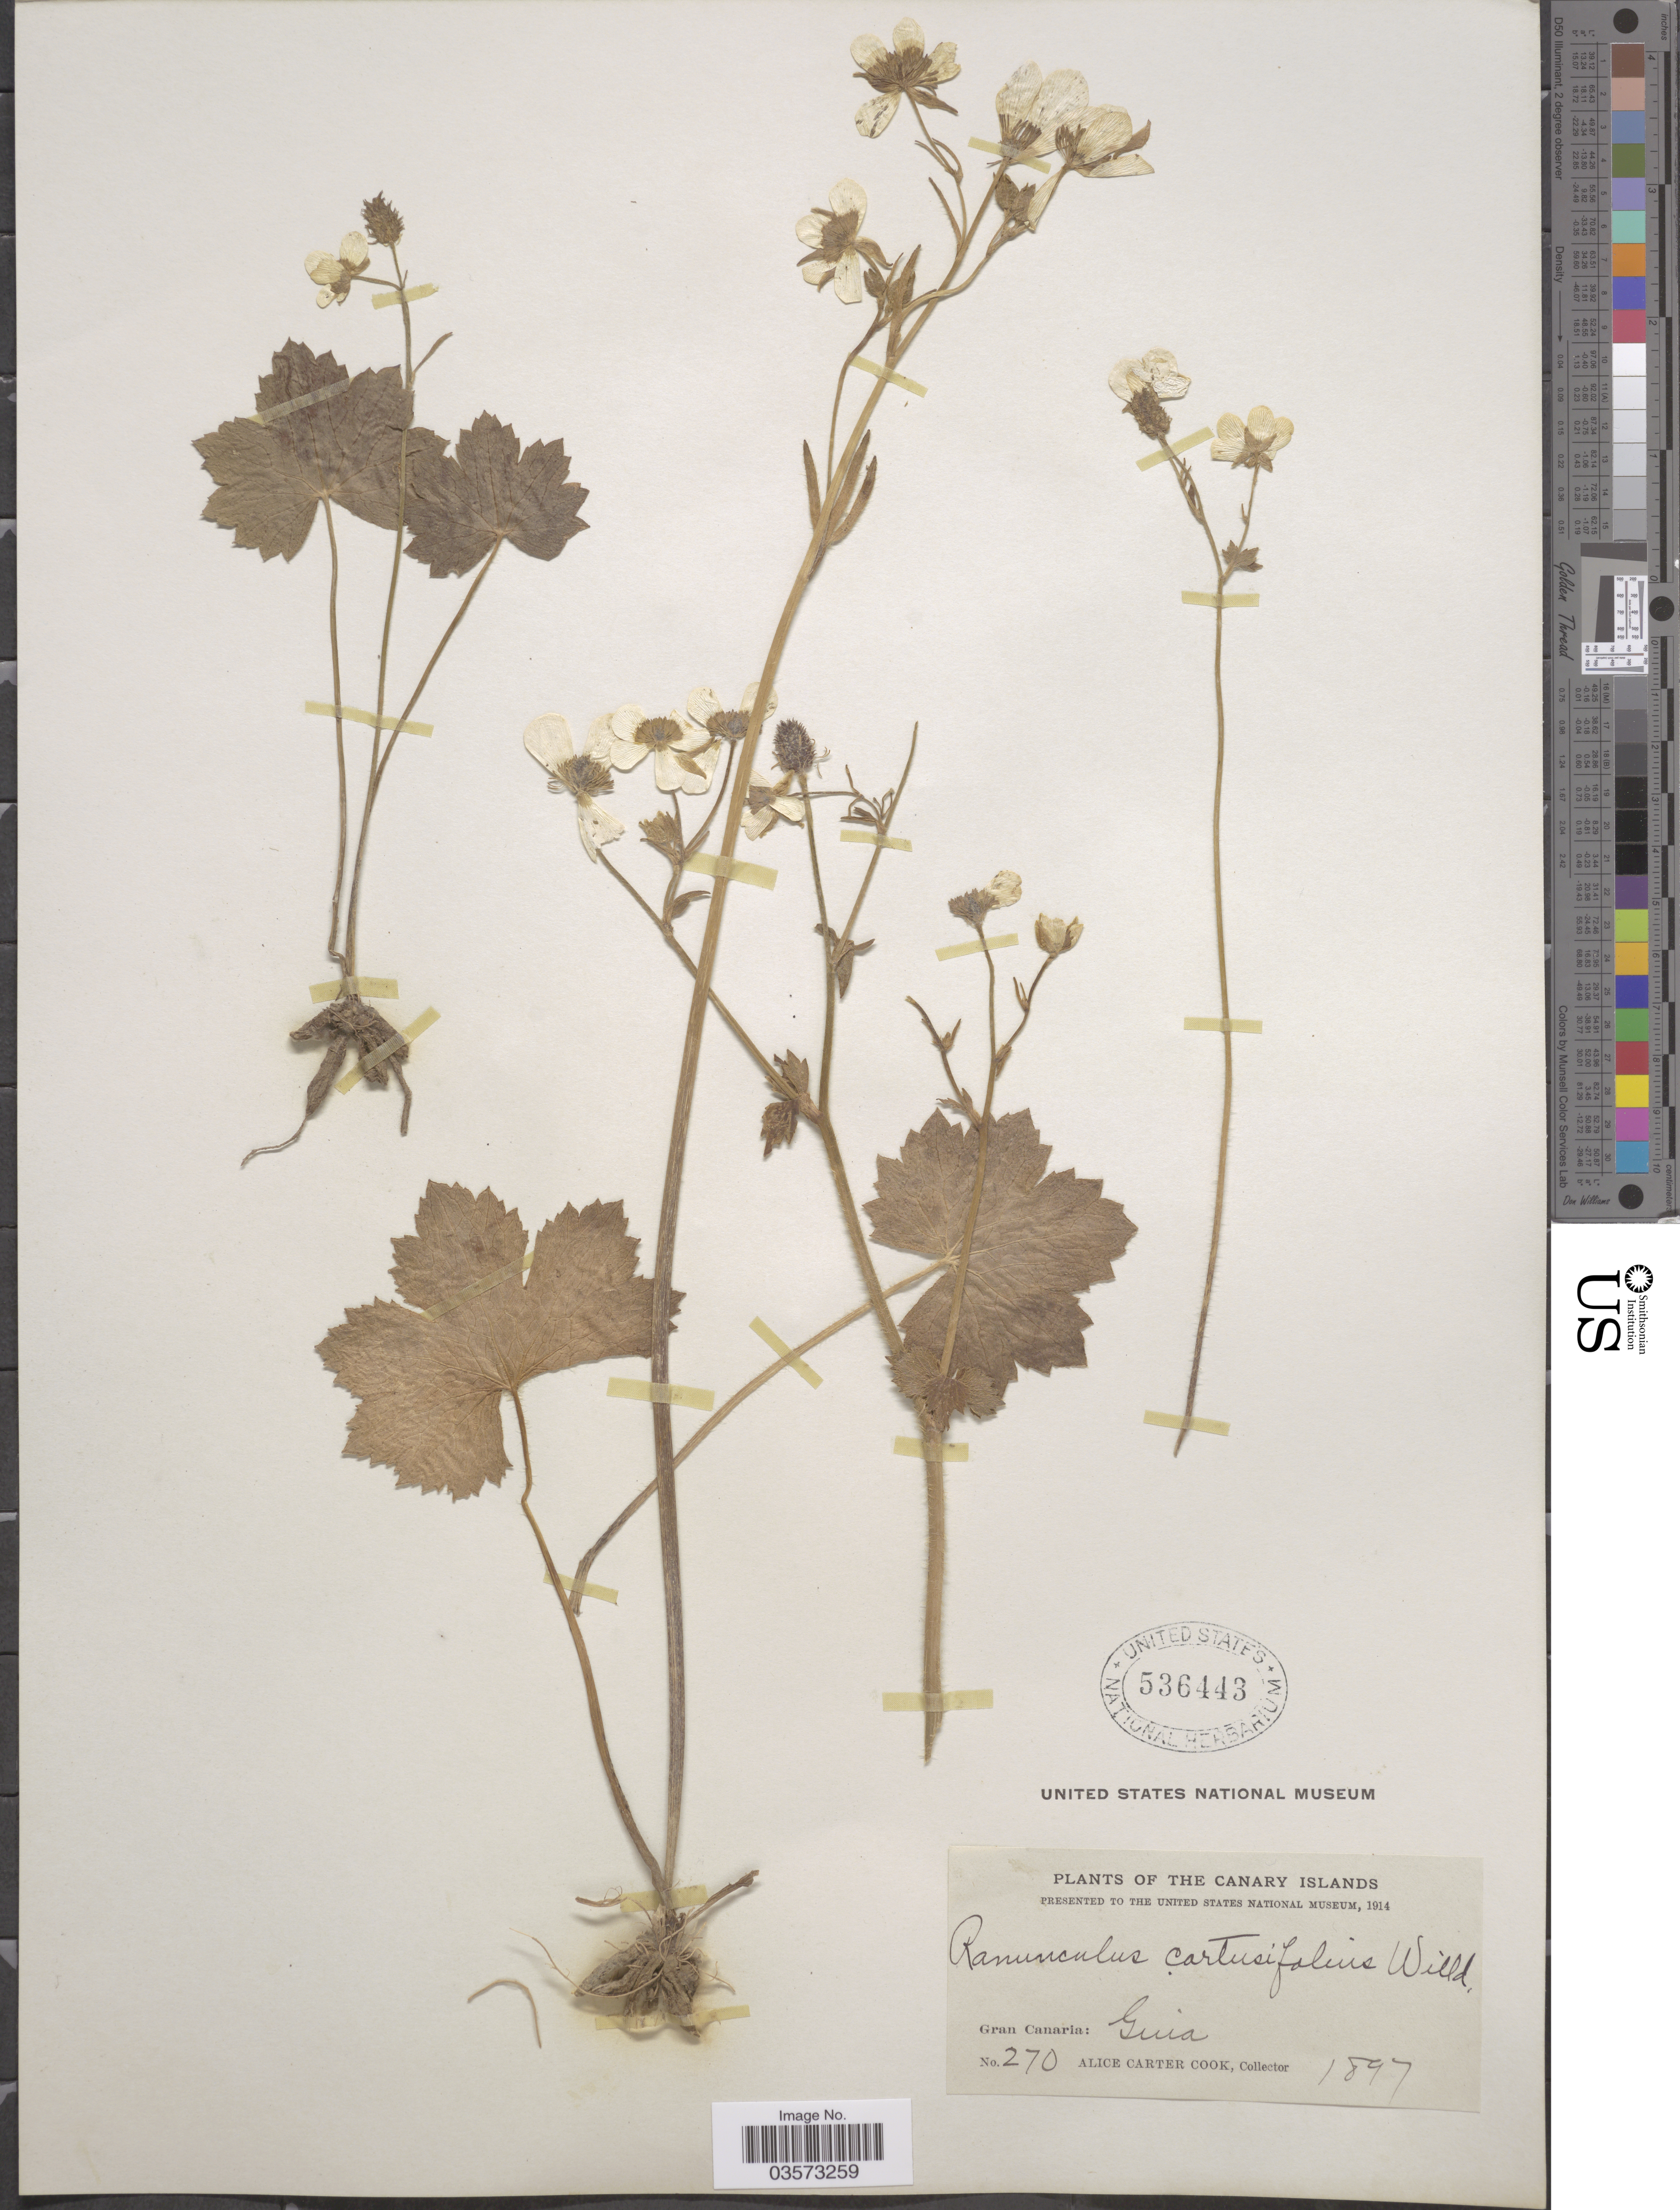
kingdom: Plantae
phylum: Tracheophyta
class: Magnoliopsida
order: Ranunculales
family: Ranunculaceae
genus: Ranunculus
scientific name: Ranunculus cortusifolius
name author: Willd.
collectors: Alice C. Cook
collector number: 270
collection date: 1987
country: Spain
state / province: Canarias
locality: The Canary Islands. Gran Canaria: Guia.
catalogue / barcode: US 536443